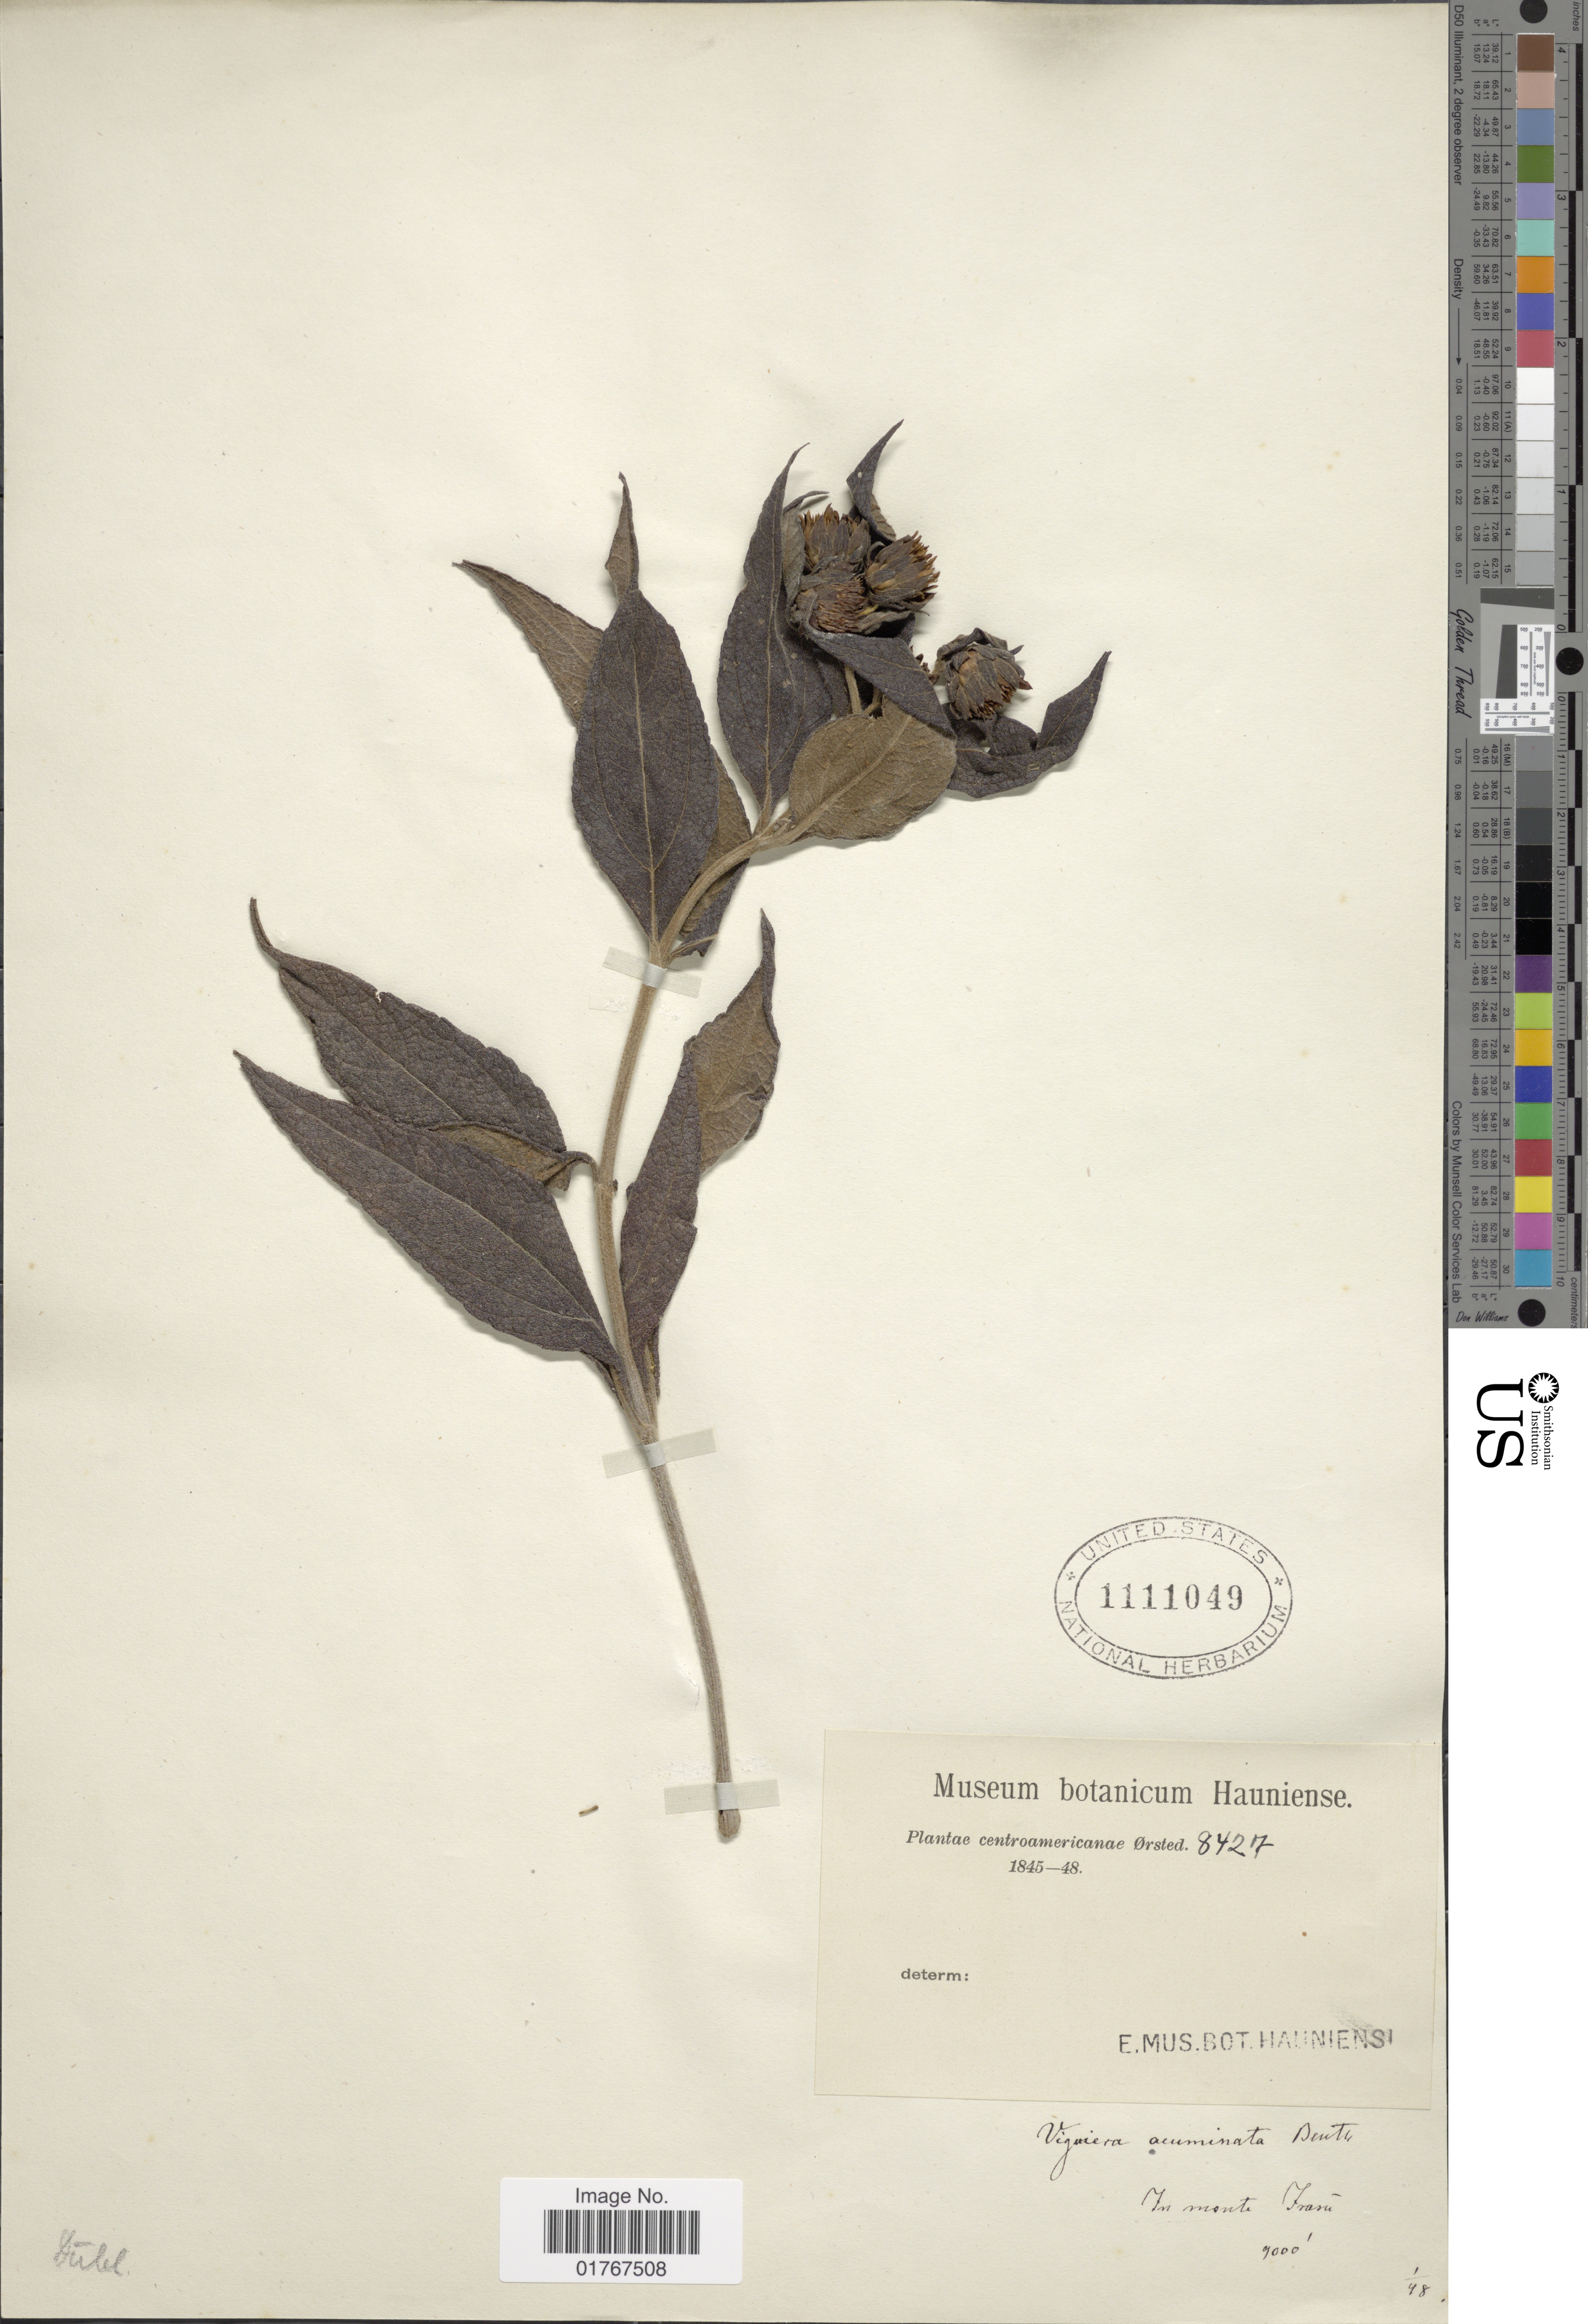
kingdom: Plantae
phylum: Tracheophyta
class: Magnoliopsida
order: Asterales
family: Asteraceae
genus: Viguiera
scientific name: Viguiera acuminata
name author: Benth. in Oerst.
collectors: Ørsted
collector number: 8427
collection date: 1845/1848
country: Costa Rica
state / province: Cartago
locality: In monte Irasu.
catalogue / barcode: US 1111049